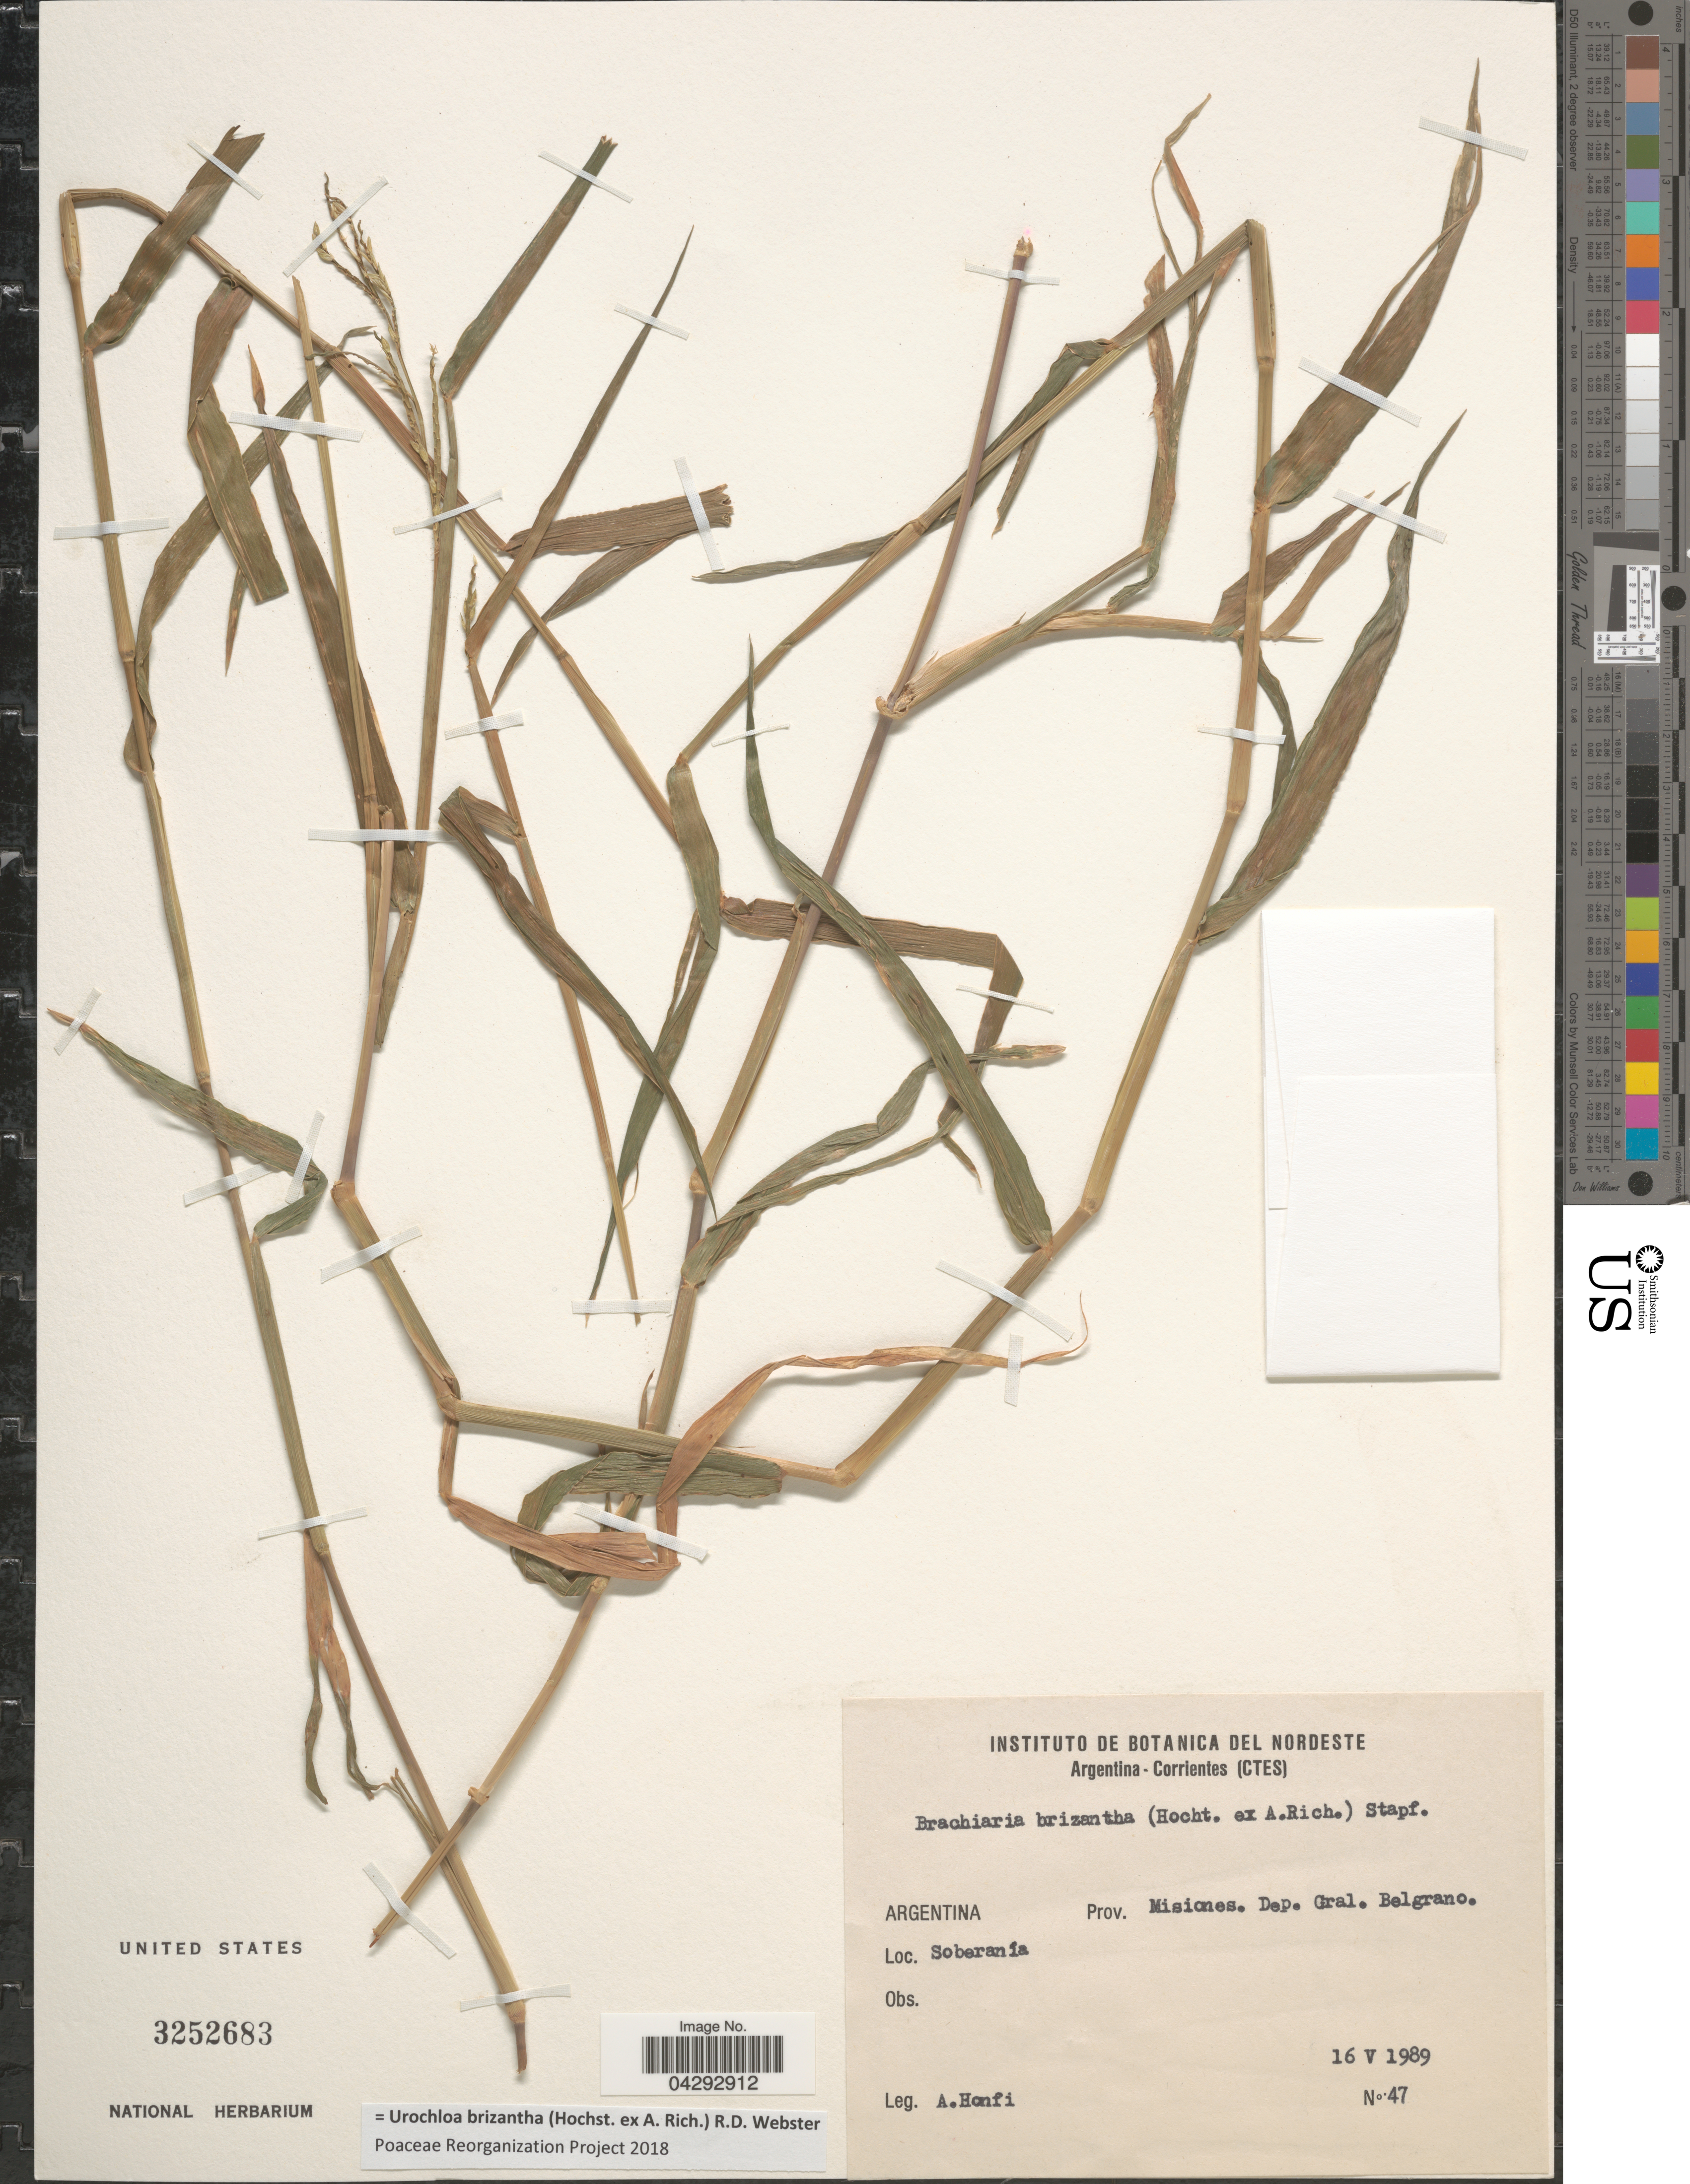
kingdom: Plantae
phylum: Tracheophyta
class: Liliopsida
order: Poales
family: Poaceae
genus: Urochloa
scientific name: Urochloa brizantha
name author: (Hochst. ex A. Rich.) R.D. Webster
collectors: A. Honfi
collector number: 47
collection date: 1989-05-16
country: Argentina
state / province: Misiones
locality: Dep. Gral. Belgrano. Soberanía.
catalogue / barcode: US 3252683